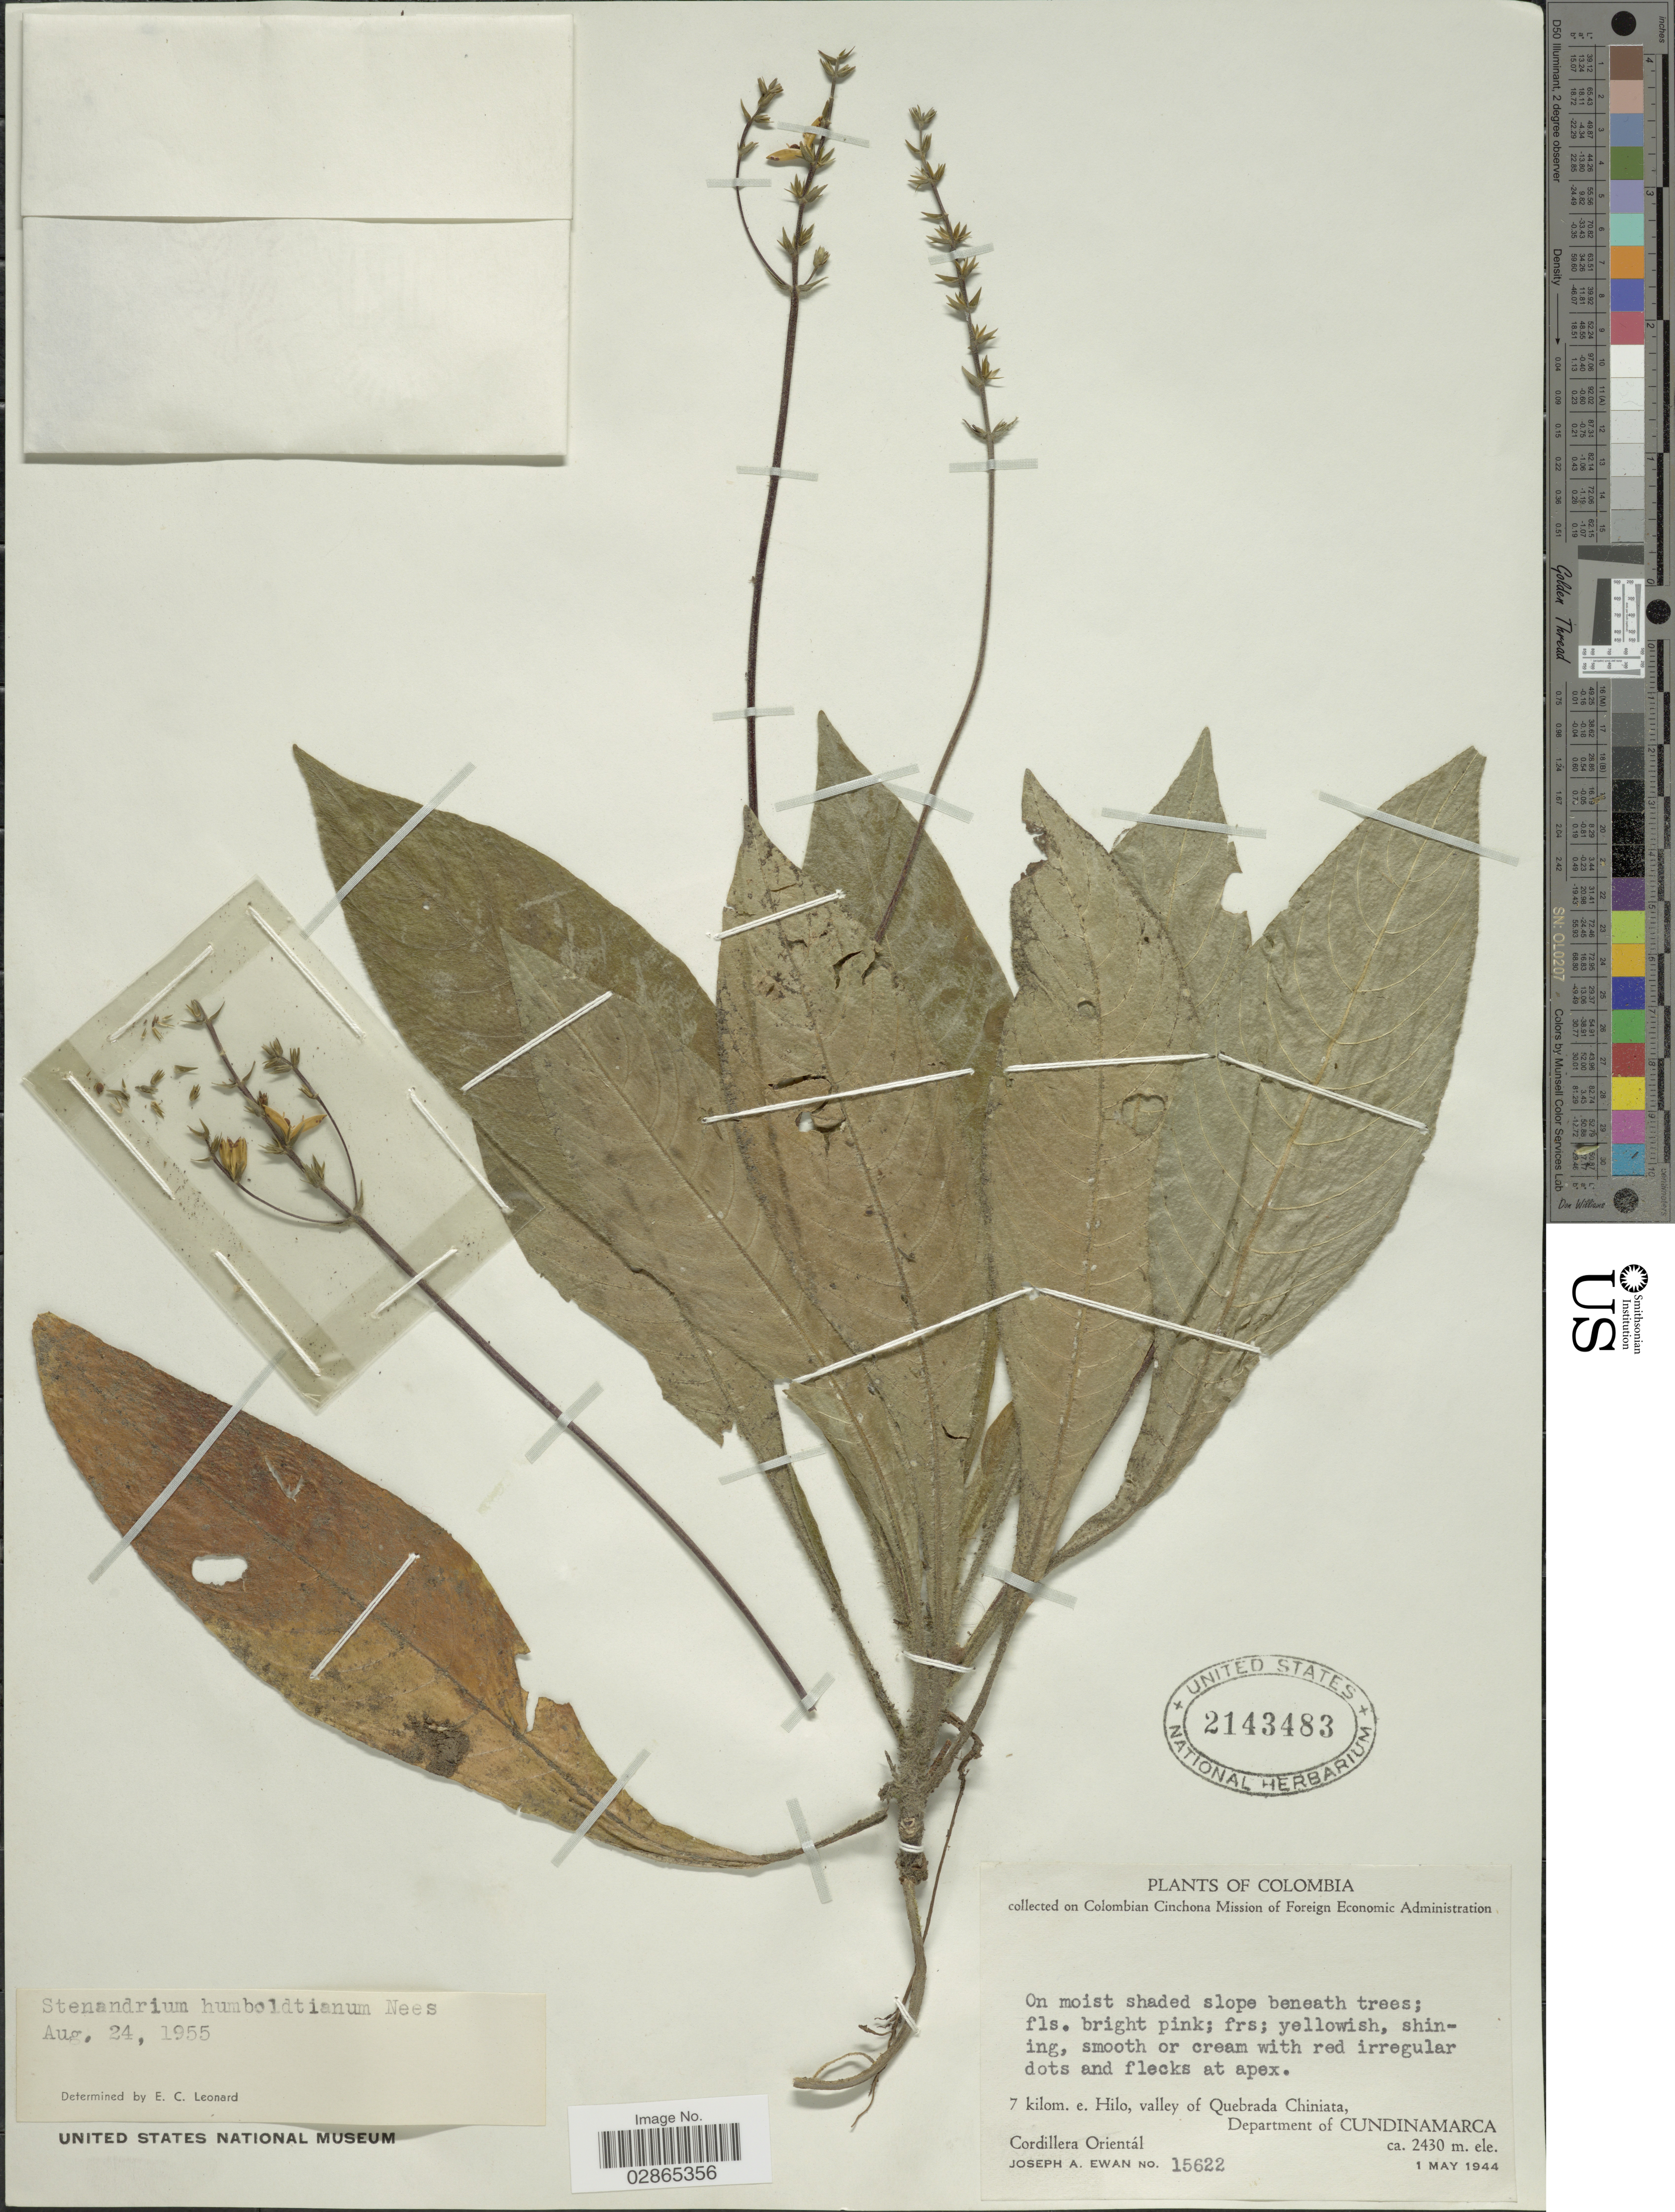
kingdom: Plantae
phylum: Tracheophyta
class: Magnoliopsida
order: Lamiales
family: Acanthaceae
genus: Stenandrium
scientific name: Stenandrium humboldtianum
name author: Nees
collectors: J. A. Ewan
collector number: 15622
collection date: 1944-05-01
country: Colombia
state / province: Cundinamarca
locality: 7 kilom. e. Hilo, valley of Quebrada Chiniata, Department of Cundinamarca. Cordillera Orientál.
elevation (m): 2430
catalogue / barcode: US 2143483